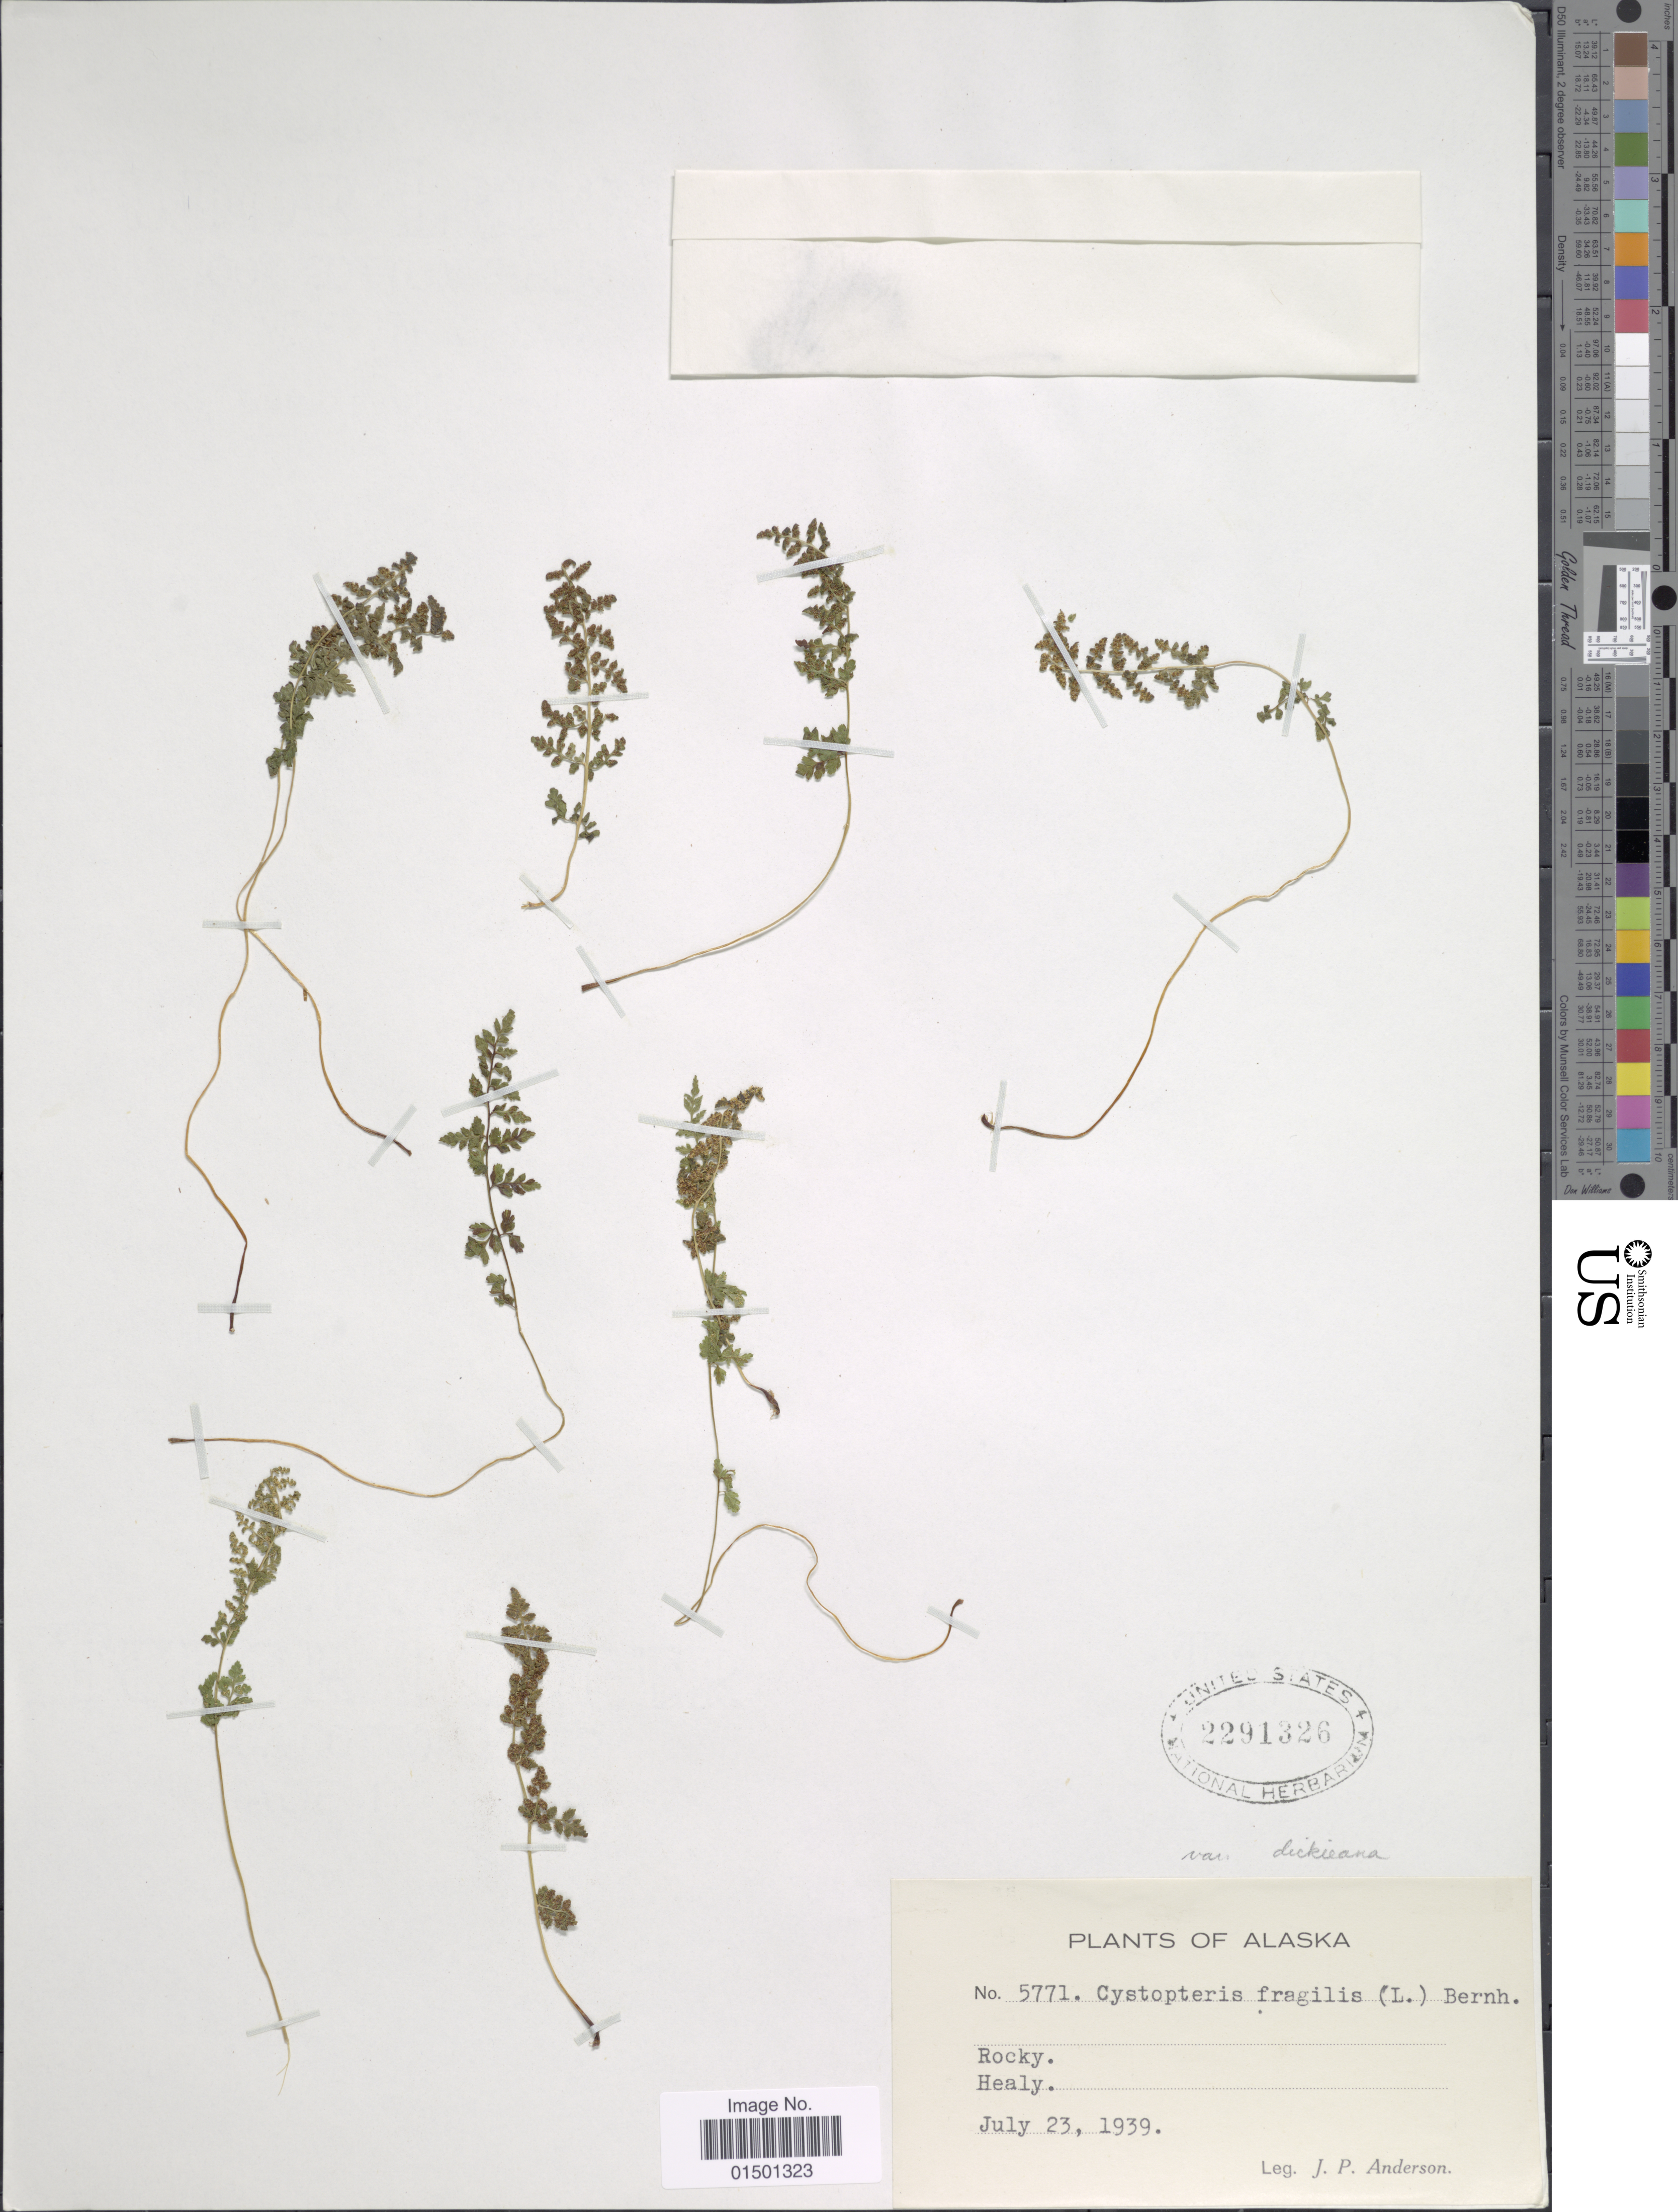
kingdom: Plantae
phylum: Tracheophyta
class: Polypodiopsida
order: Polypodiales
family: Cystopteridaceae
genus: Cystopteris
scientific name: Cystopteris fragilis var. dickieana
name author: B. Boivin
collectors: J. P. Anderson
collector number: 5771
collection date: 1939-07-23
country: United States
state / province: Alaska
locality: Healy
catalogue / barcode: US 2291326